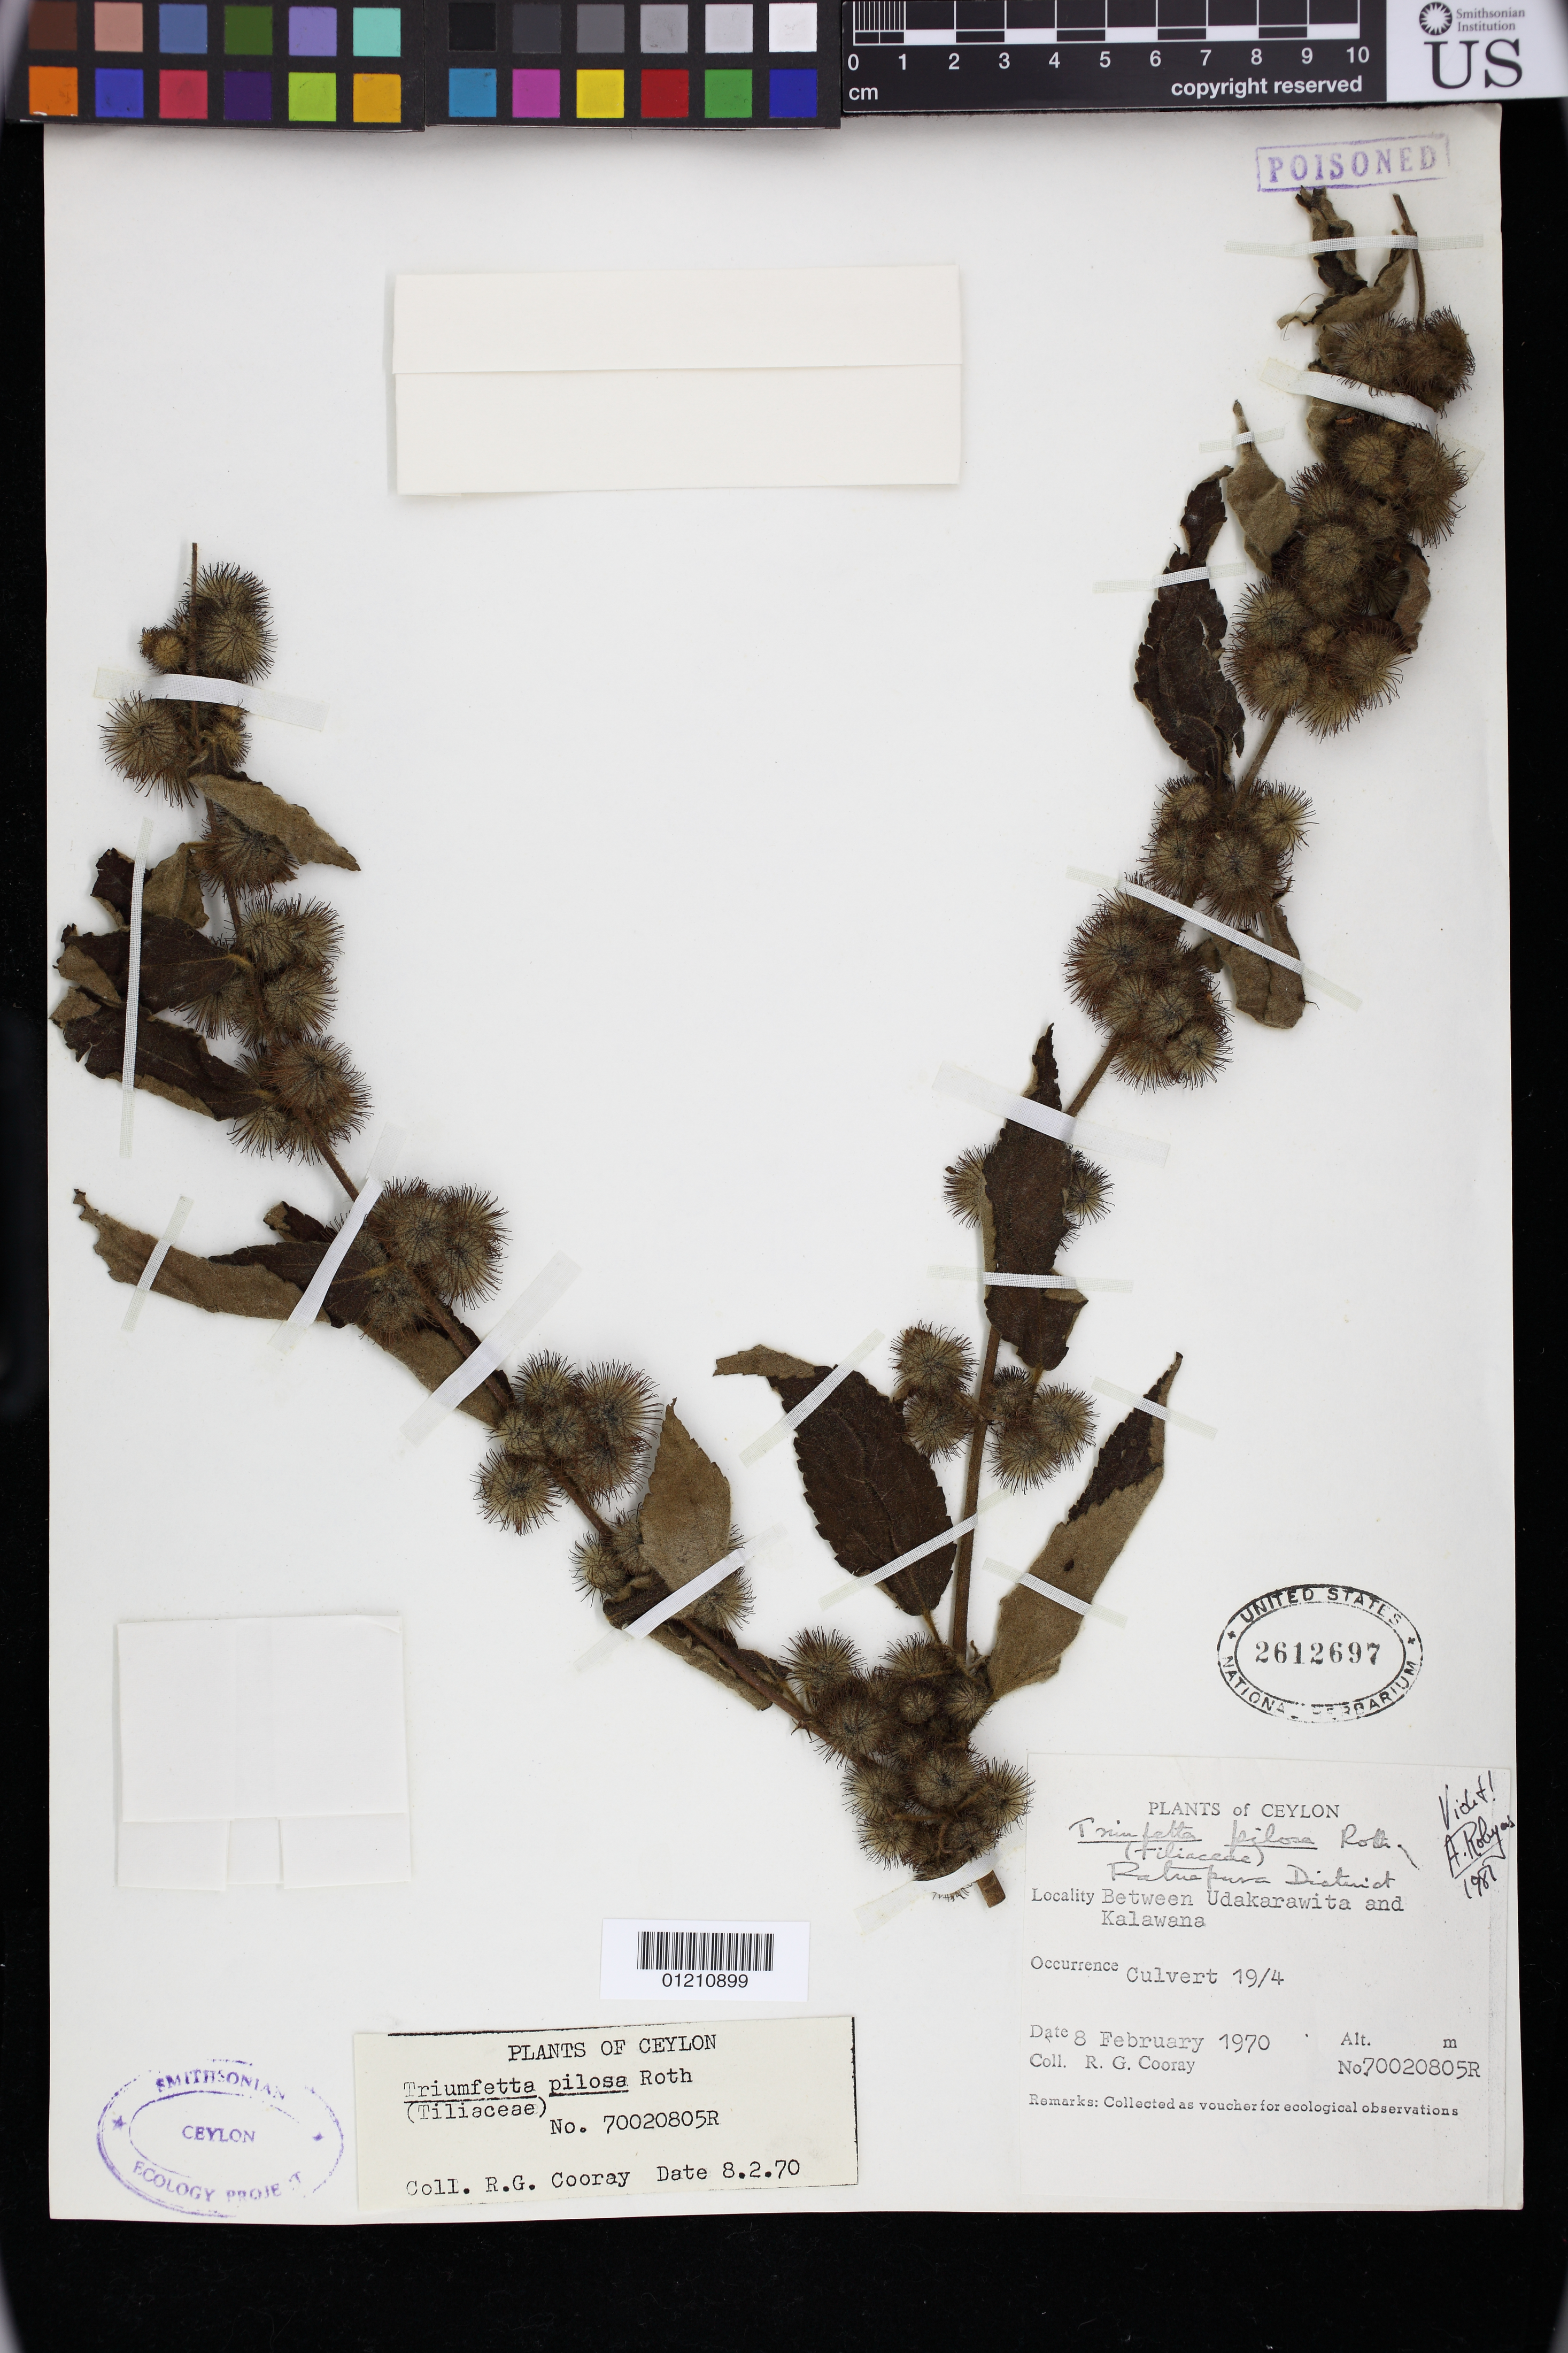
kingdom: Plantae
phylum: Tracheophyta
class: Magnoliopsida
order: Malvales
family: Malvaceae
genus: Triumfetta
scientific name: Triumfetta pilosa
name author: Roth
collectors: R. Cooray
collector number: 70020805R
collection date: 1970-02-08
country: Sri Lanka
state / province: Sabaragamuwa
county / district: Ratnapura District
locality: Ratnapura District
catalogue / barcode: US 2612697